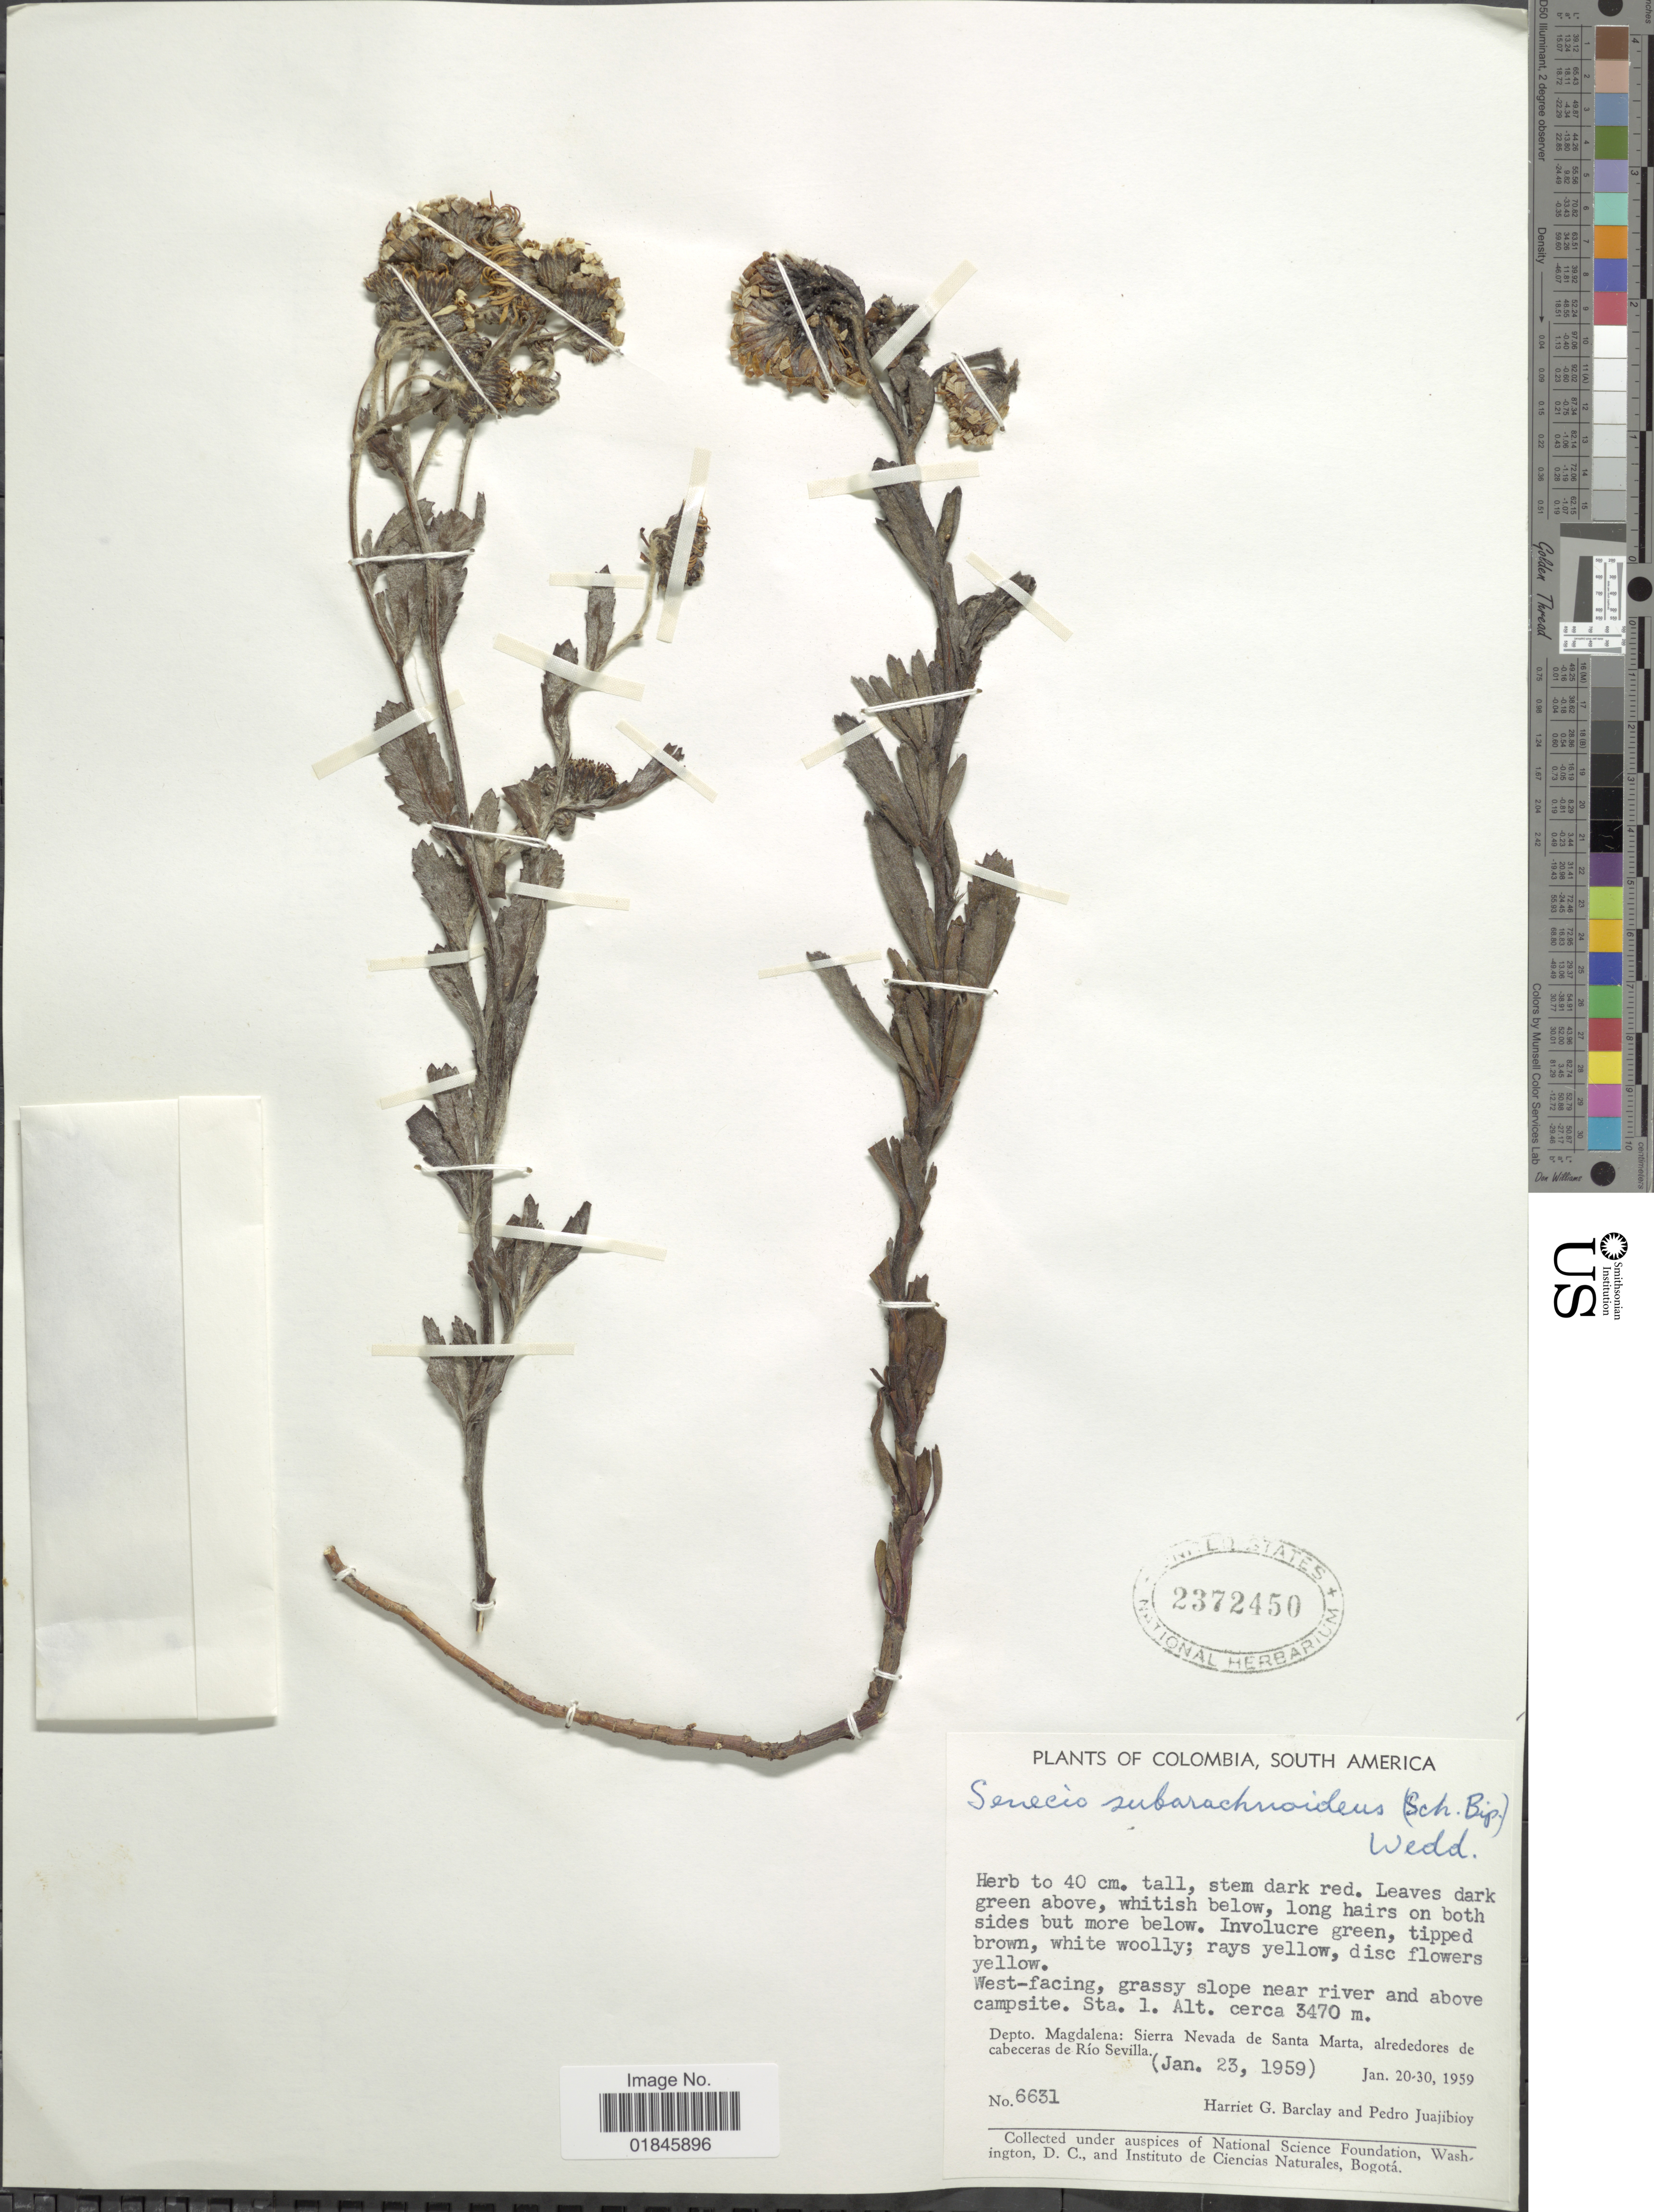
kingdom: Plantae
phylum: Tracheophyta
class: Magnoliopsida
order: Asterales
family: Asteraceae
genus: Pentacalia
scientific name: Pentacalia subarachnoidea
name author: (Wedd.) Cuatrec.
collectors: H. G. Barclay & P. Juajibioy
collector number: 6631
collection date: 1959-01-23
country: Colombia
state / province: Magdalena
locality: Depto. Magdalena: Sierra Nevada de Santa Marta, alrededores de cabeceras de Río Sevilla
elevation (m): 3470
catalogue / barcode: US 2372450